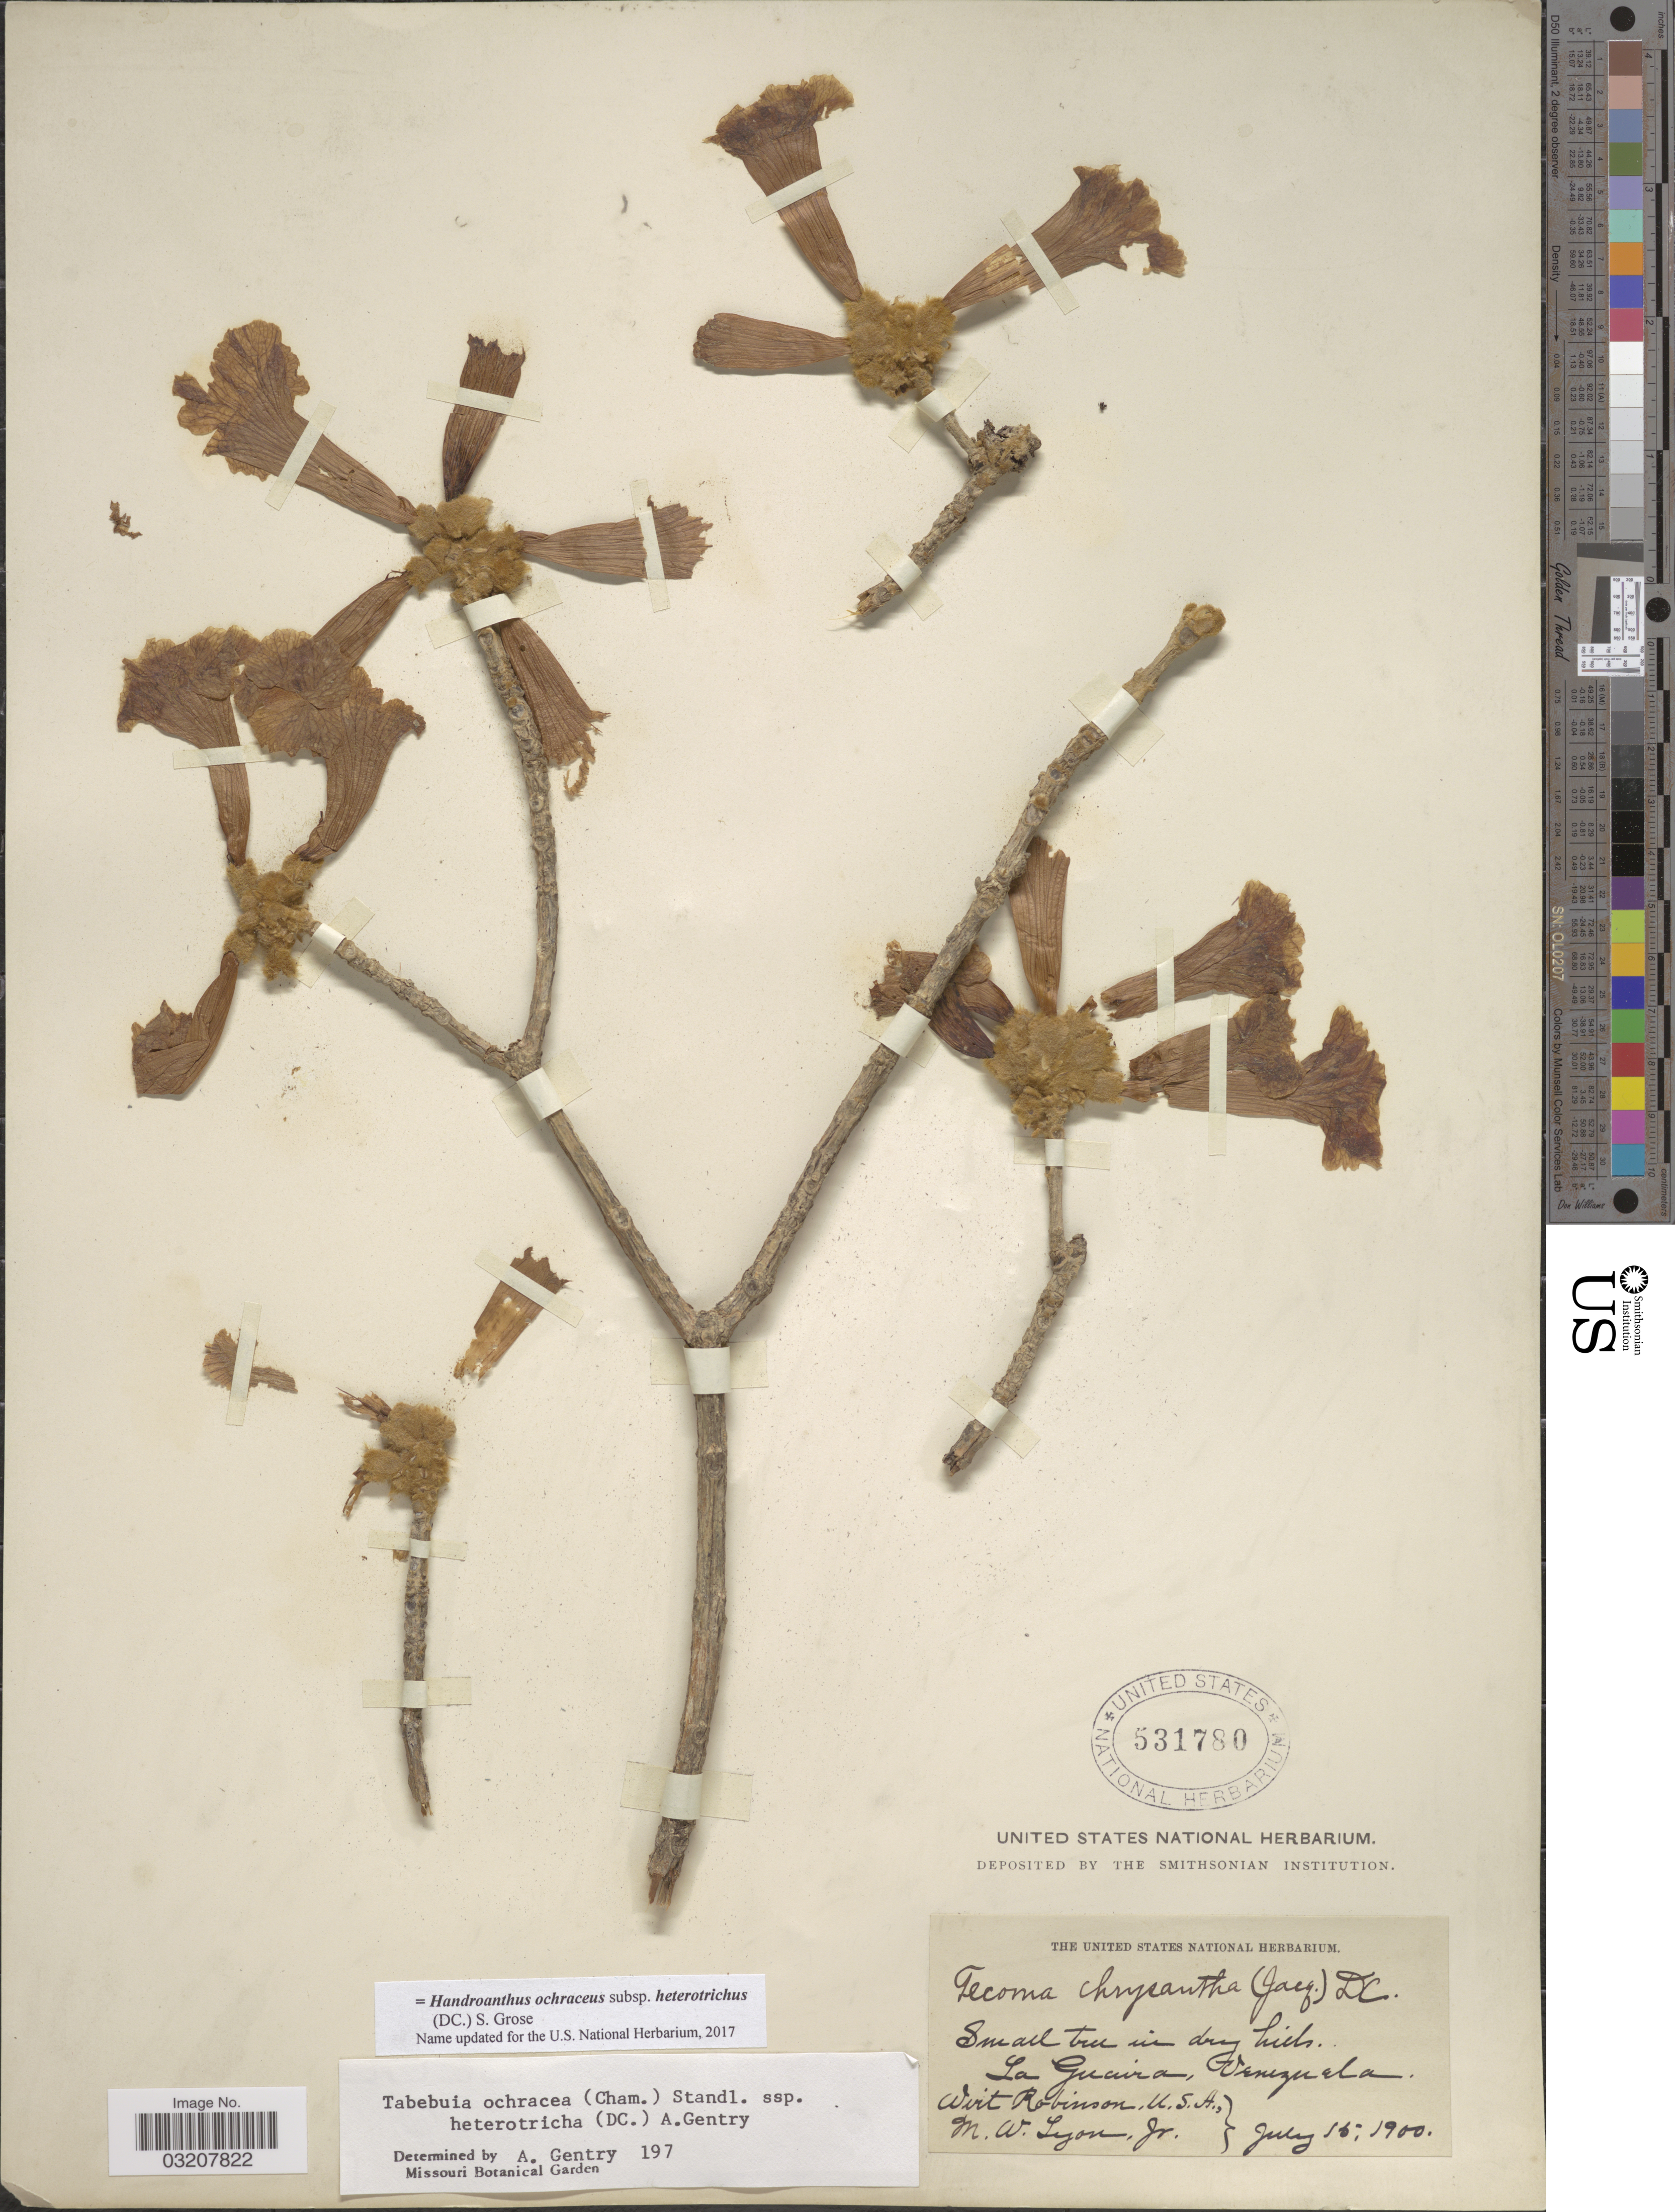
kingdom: Plantae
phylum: Tracheophyta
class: Magnoliopsida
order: Lamiales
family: Bignoniaceae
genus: Handroanthus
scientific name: Handroanthus ochraceus subsp. heterotrichus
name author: (DC.) S.O. Grose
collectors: W. Robinson & M. W. Lyon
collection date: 1900-07-15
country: Venezuela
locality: La Guaira.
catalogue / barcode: US 531780